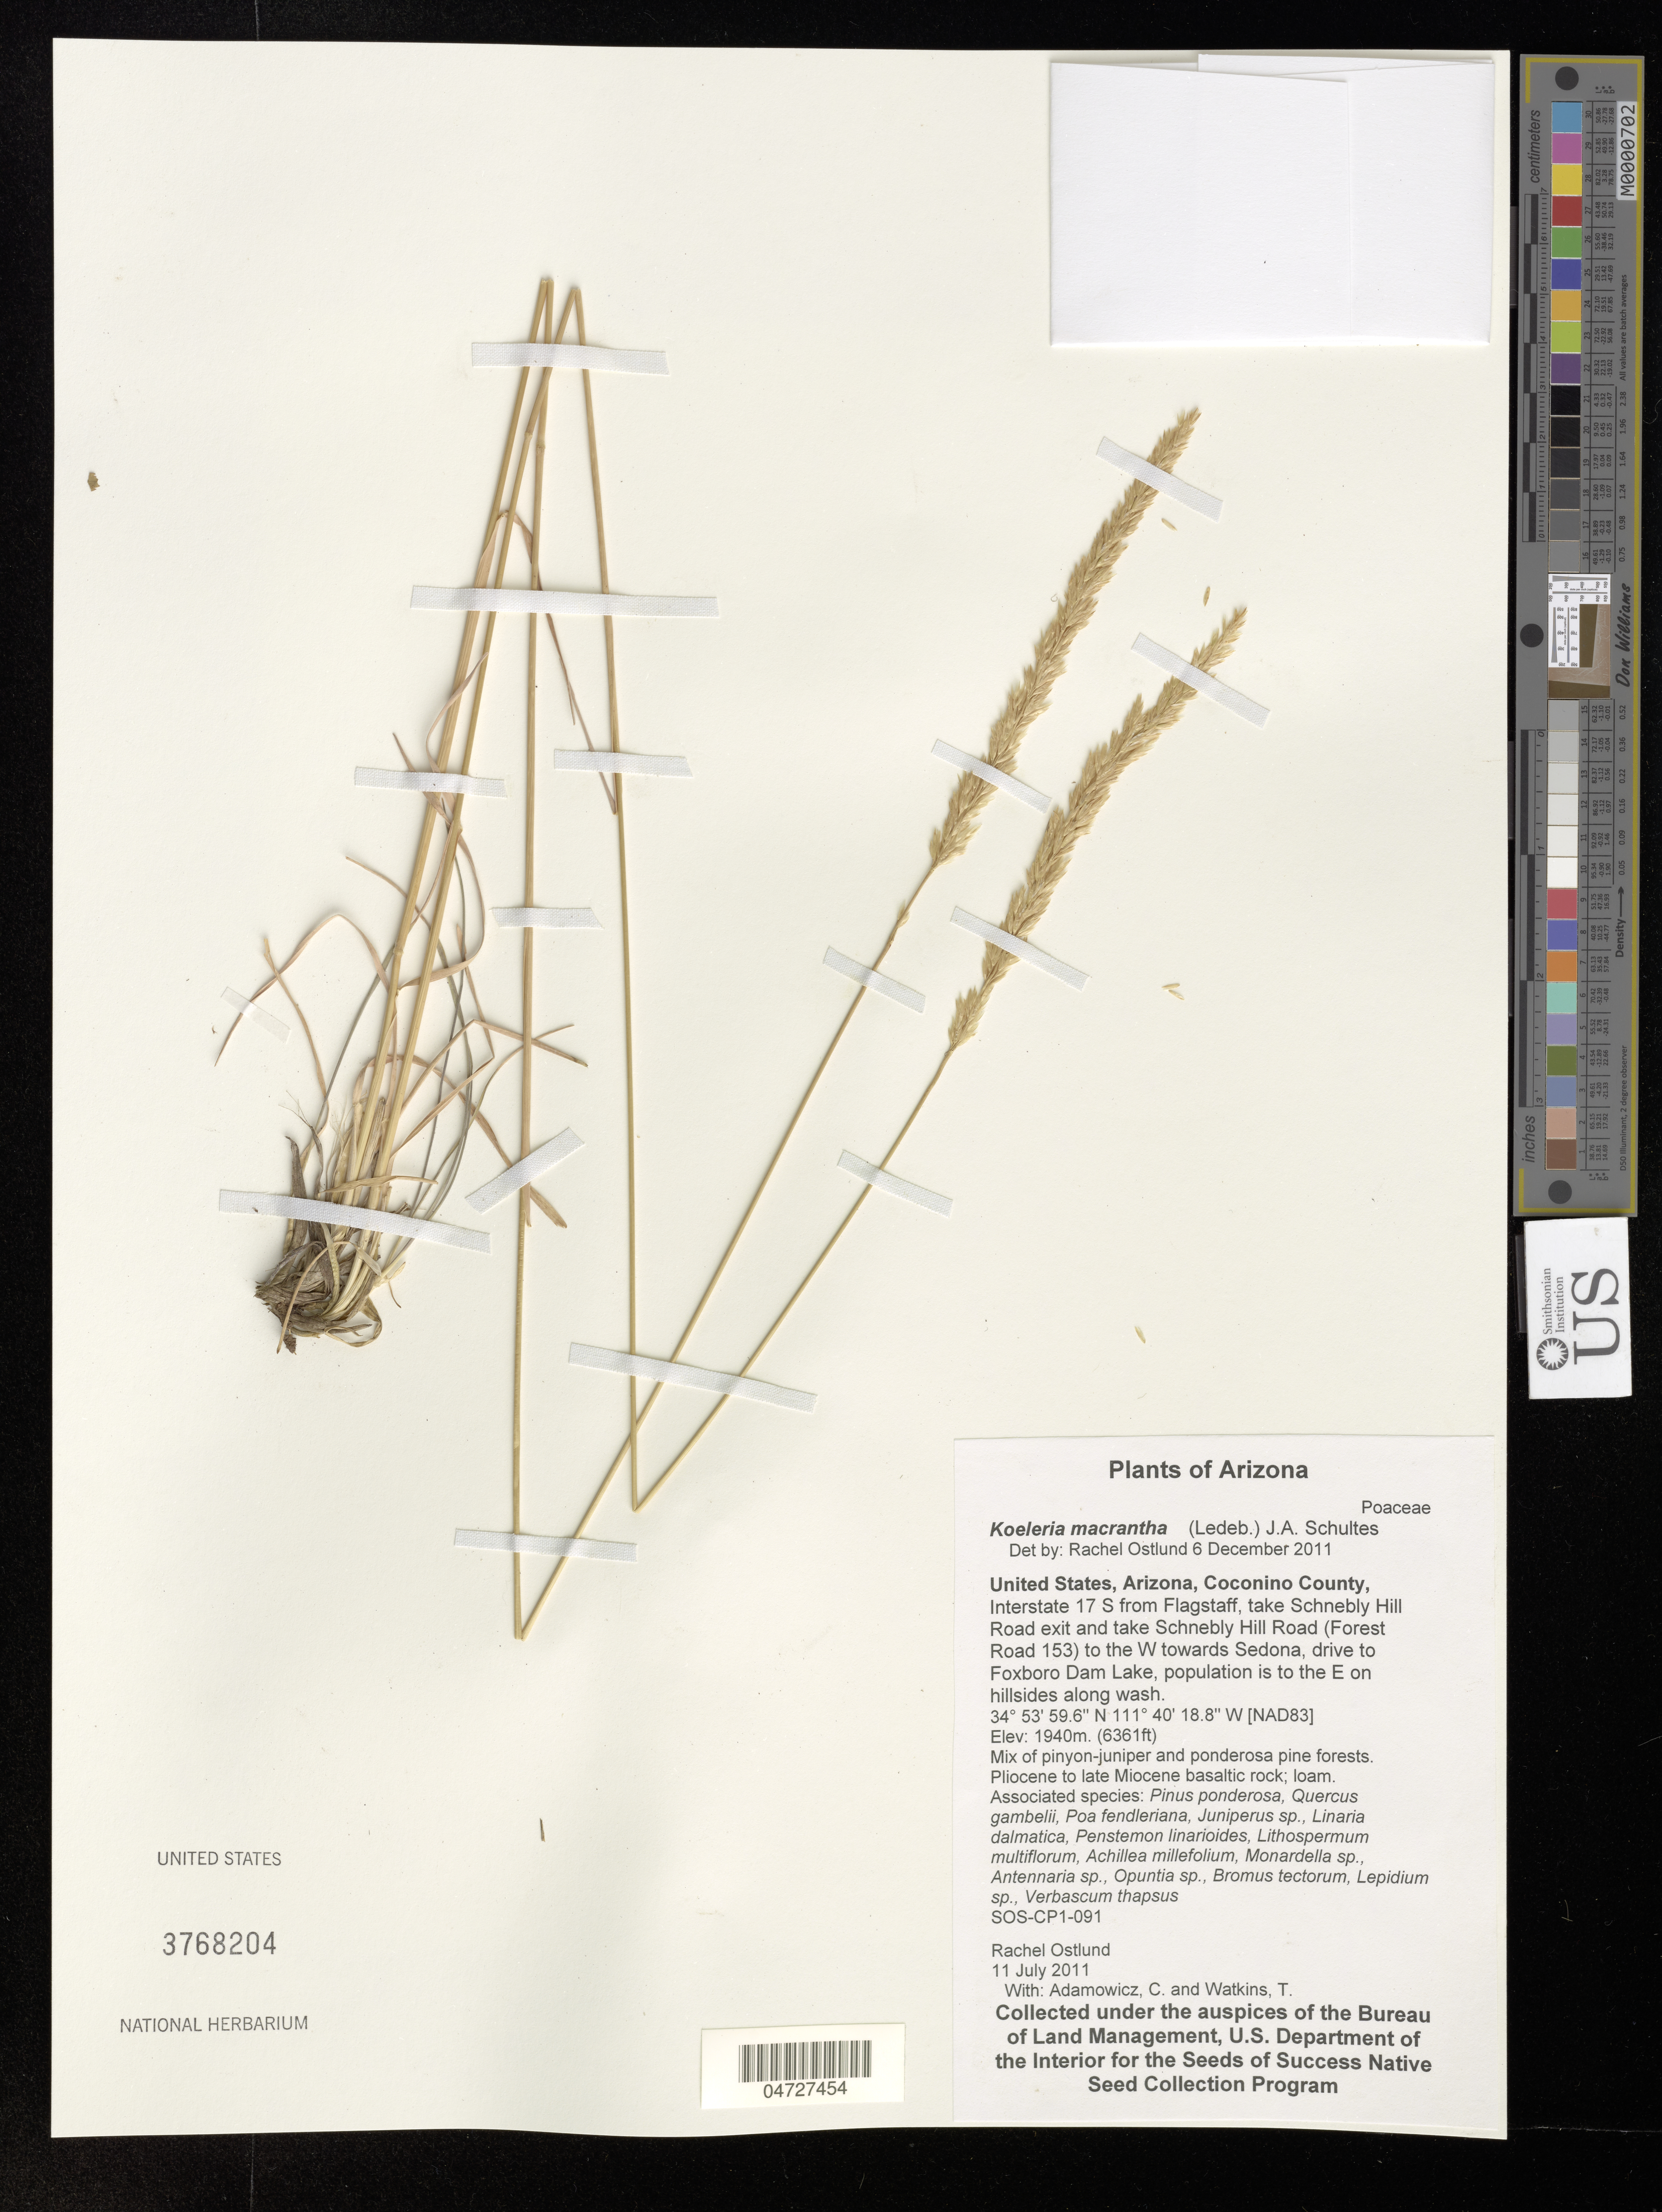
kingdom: Plantae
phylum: Tracheophyta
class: Liliopsida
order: Poales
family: Poaceae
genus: Koeleria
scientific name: Koeleria macrantha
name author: (Ledeb.) Schult.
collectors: R. Ostlund, C. Adamowicz & T. Watkins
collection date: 2011-07-11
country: United States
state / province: Arizona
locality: Coconino County, Interstate 17 S from Flagstaff, take Schnebly Hill Road exit and take Schnebly Hill Road (Forest Road 153 to the W towards Sedona, drive to Foxboro Dam Lake, population is to the E on hillsides along wash.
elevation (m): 1940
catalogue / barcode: US 3768204